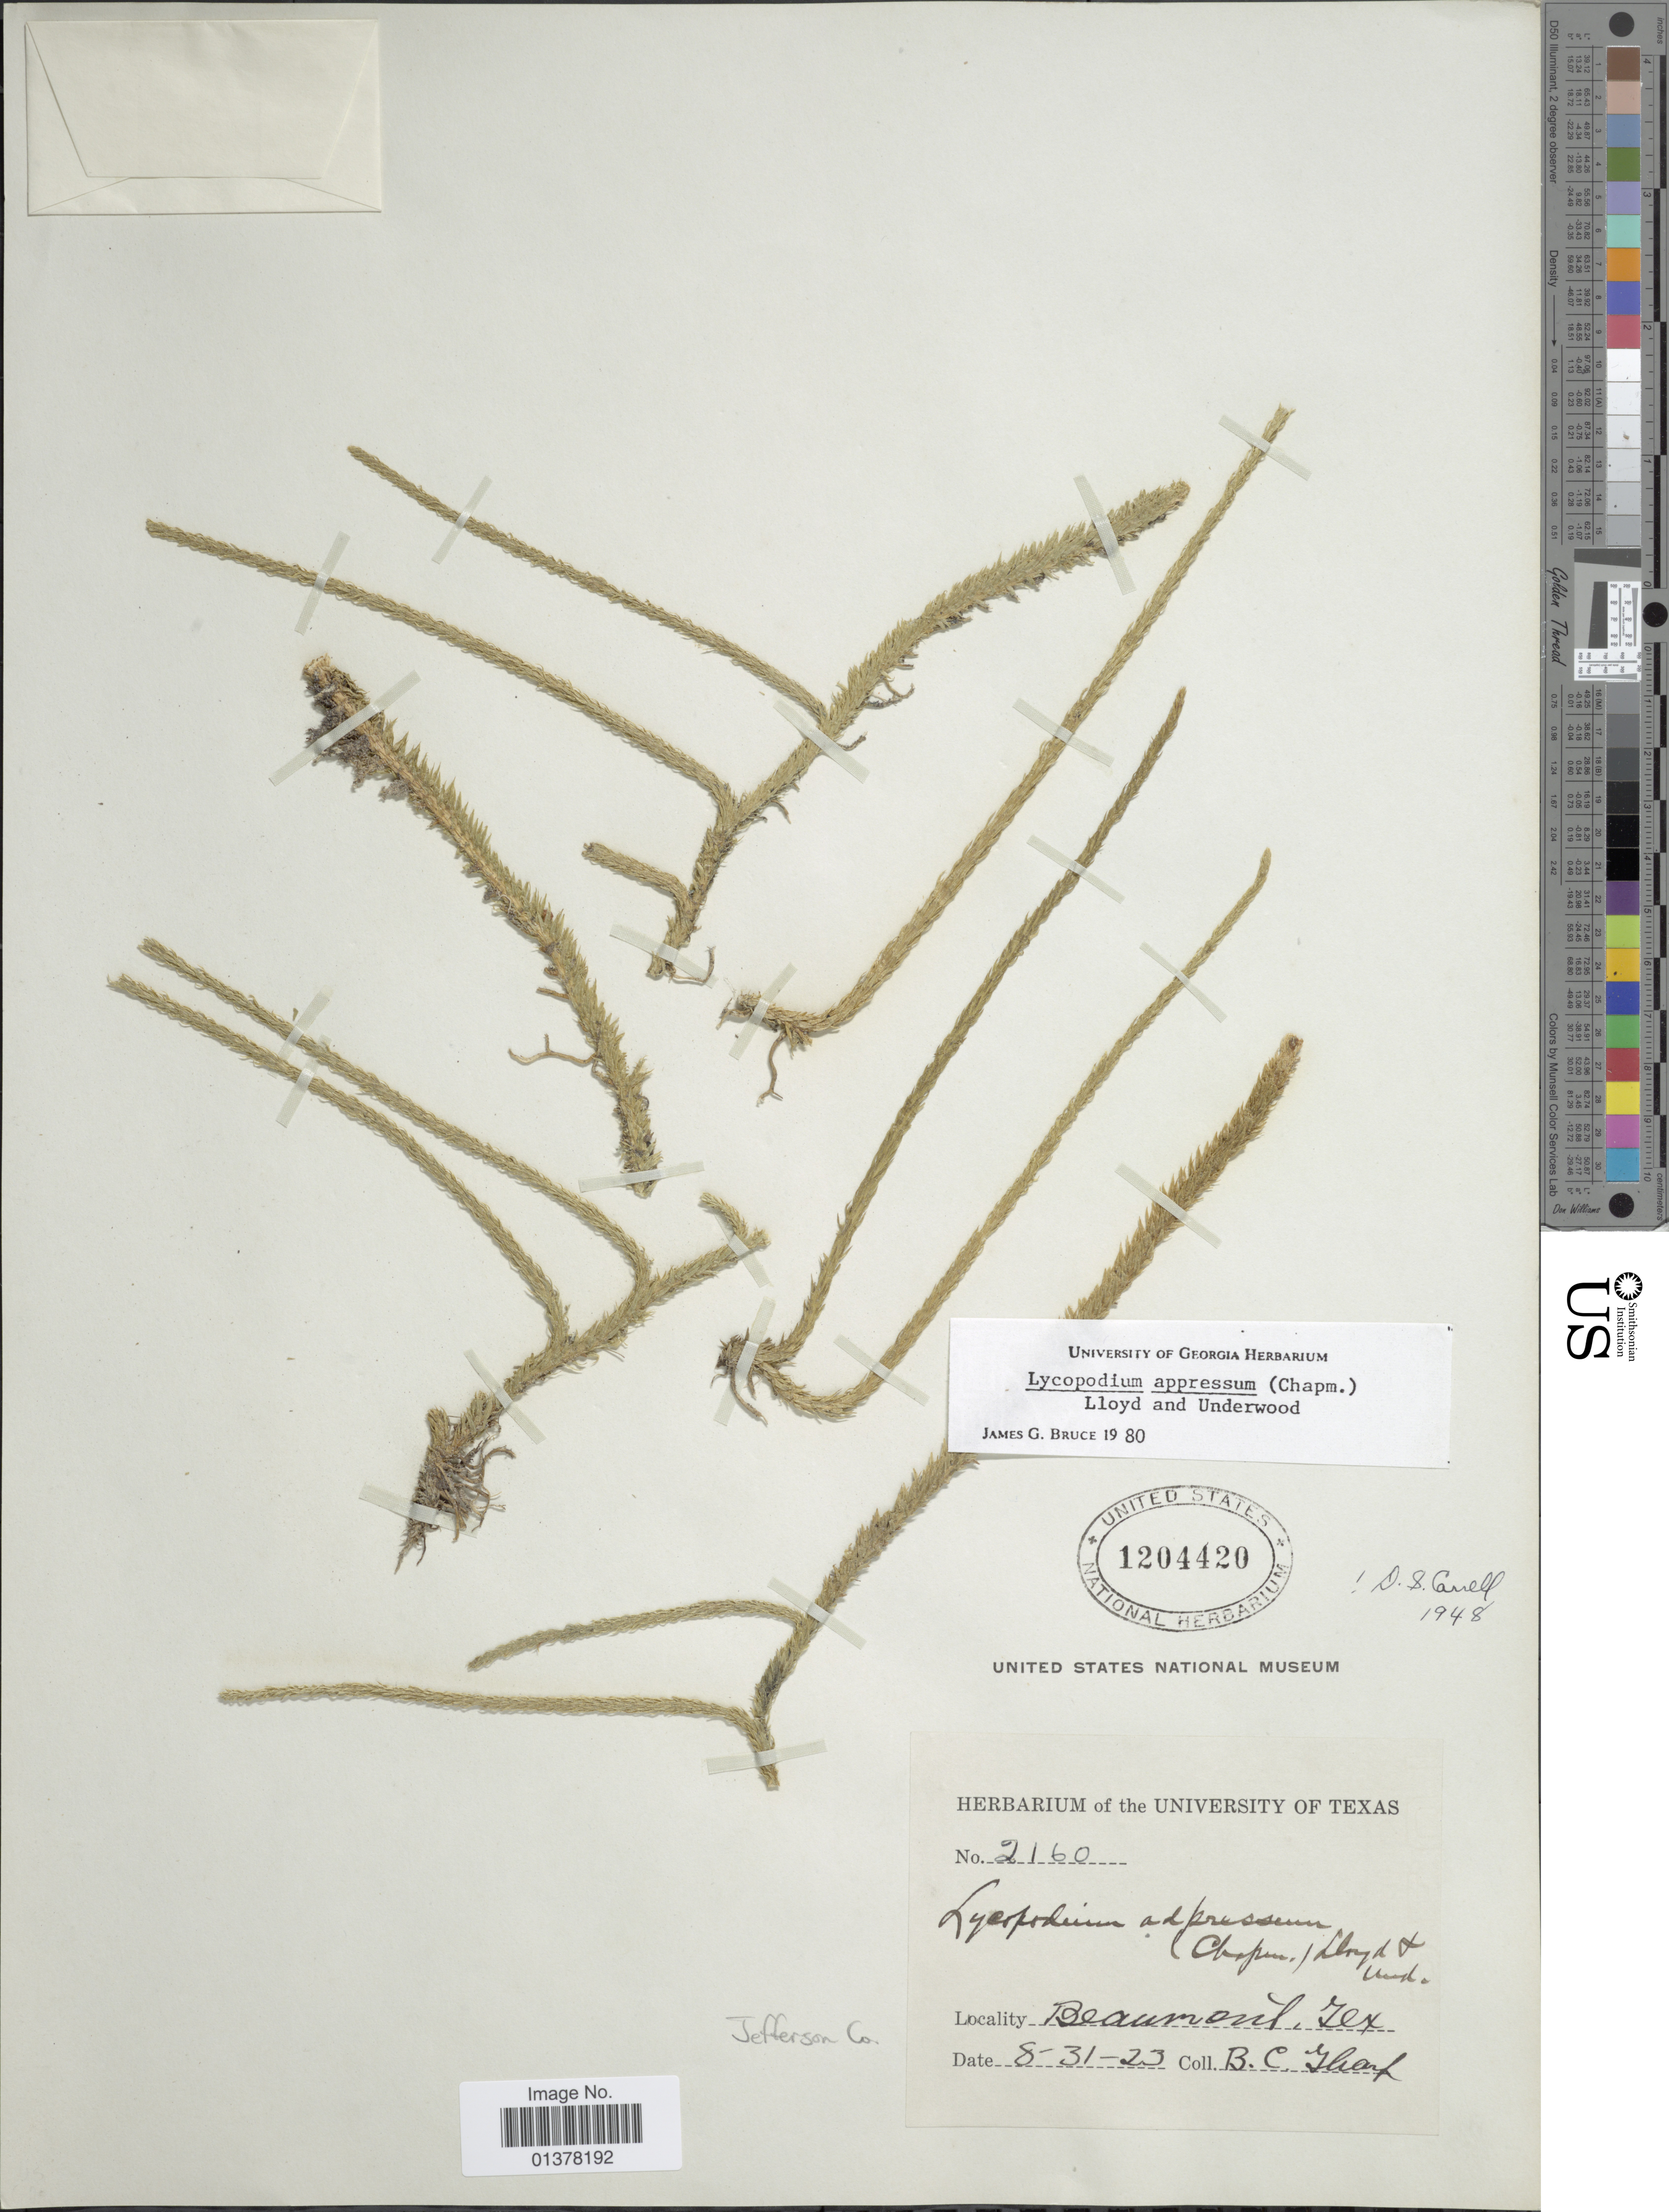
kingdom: Plantae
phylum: Tracheophyta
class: Lycopodiopsida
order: Lycopodiales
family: Lycopodiaceae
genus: Lycopodiella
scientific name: Lycopodiella appressa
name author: (Chapm.) Cranfill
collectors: B. Harp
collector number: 2160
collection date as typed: Transcribed d/m/y: 31/8/23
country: United States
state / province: Texas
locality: Beaumont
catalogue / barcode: US 1204420